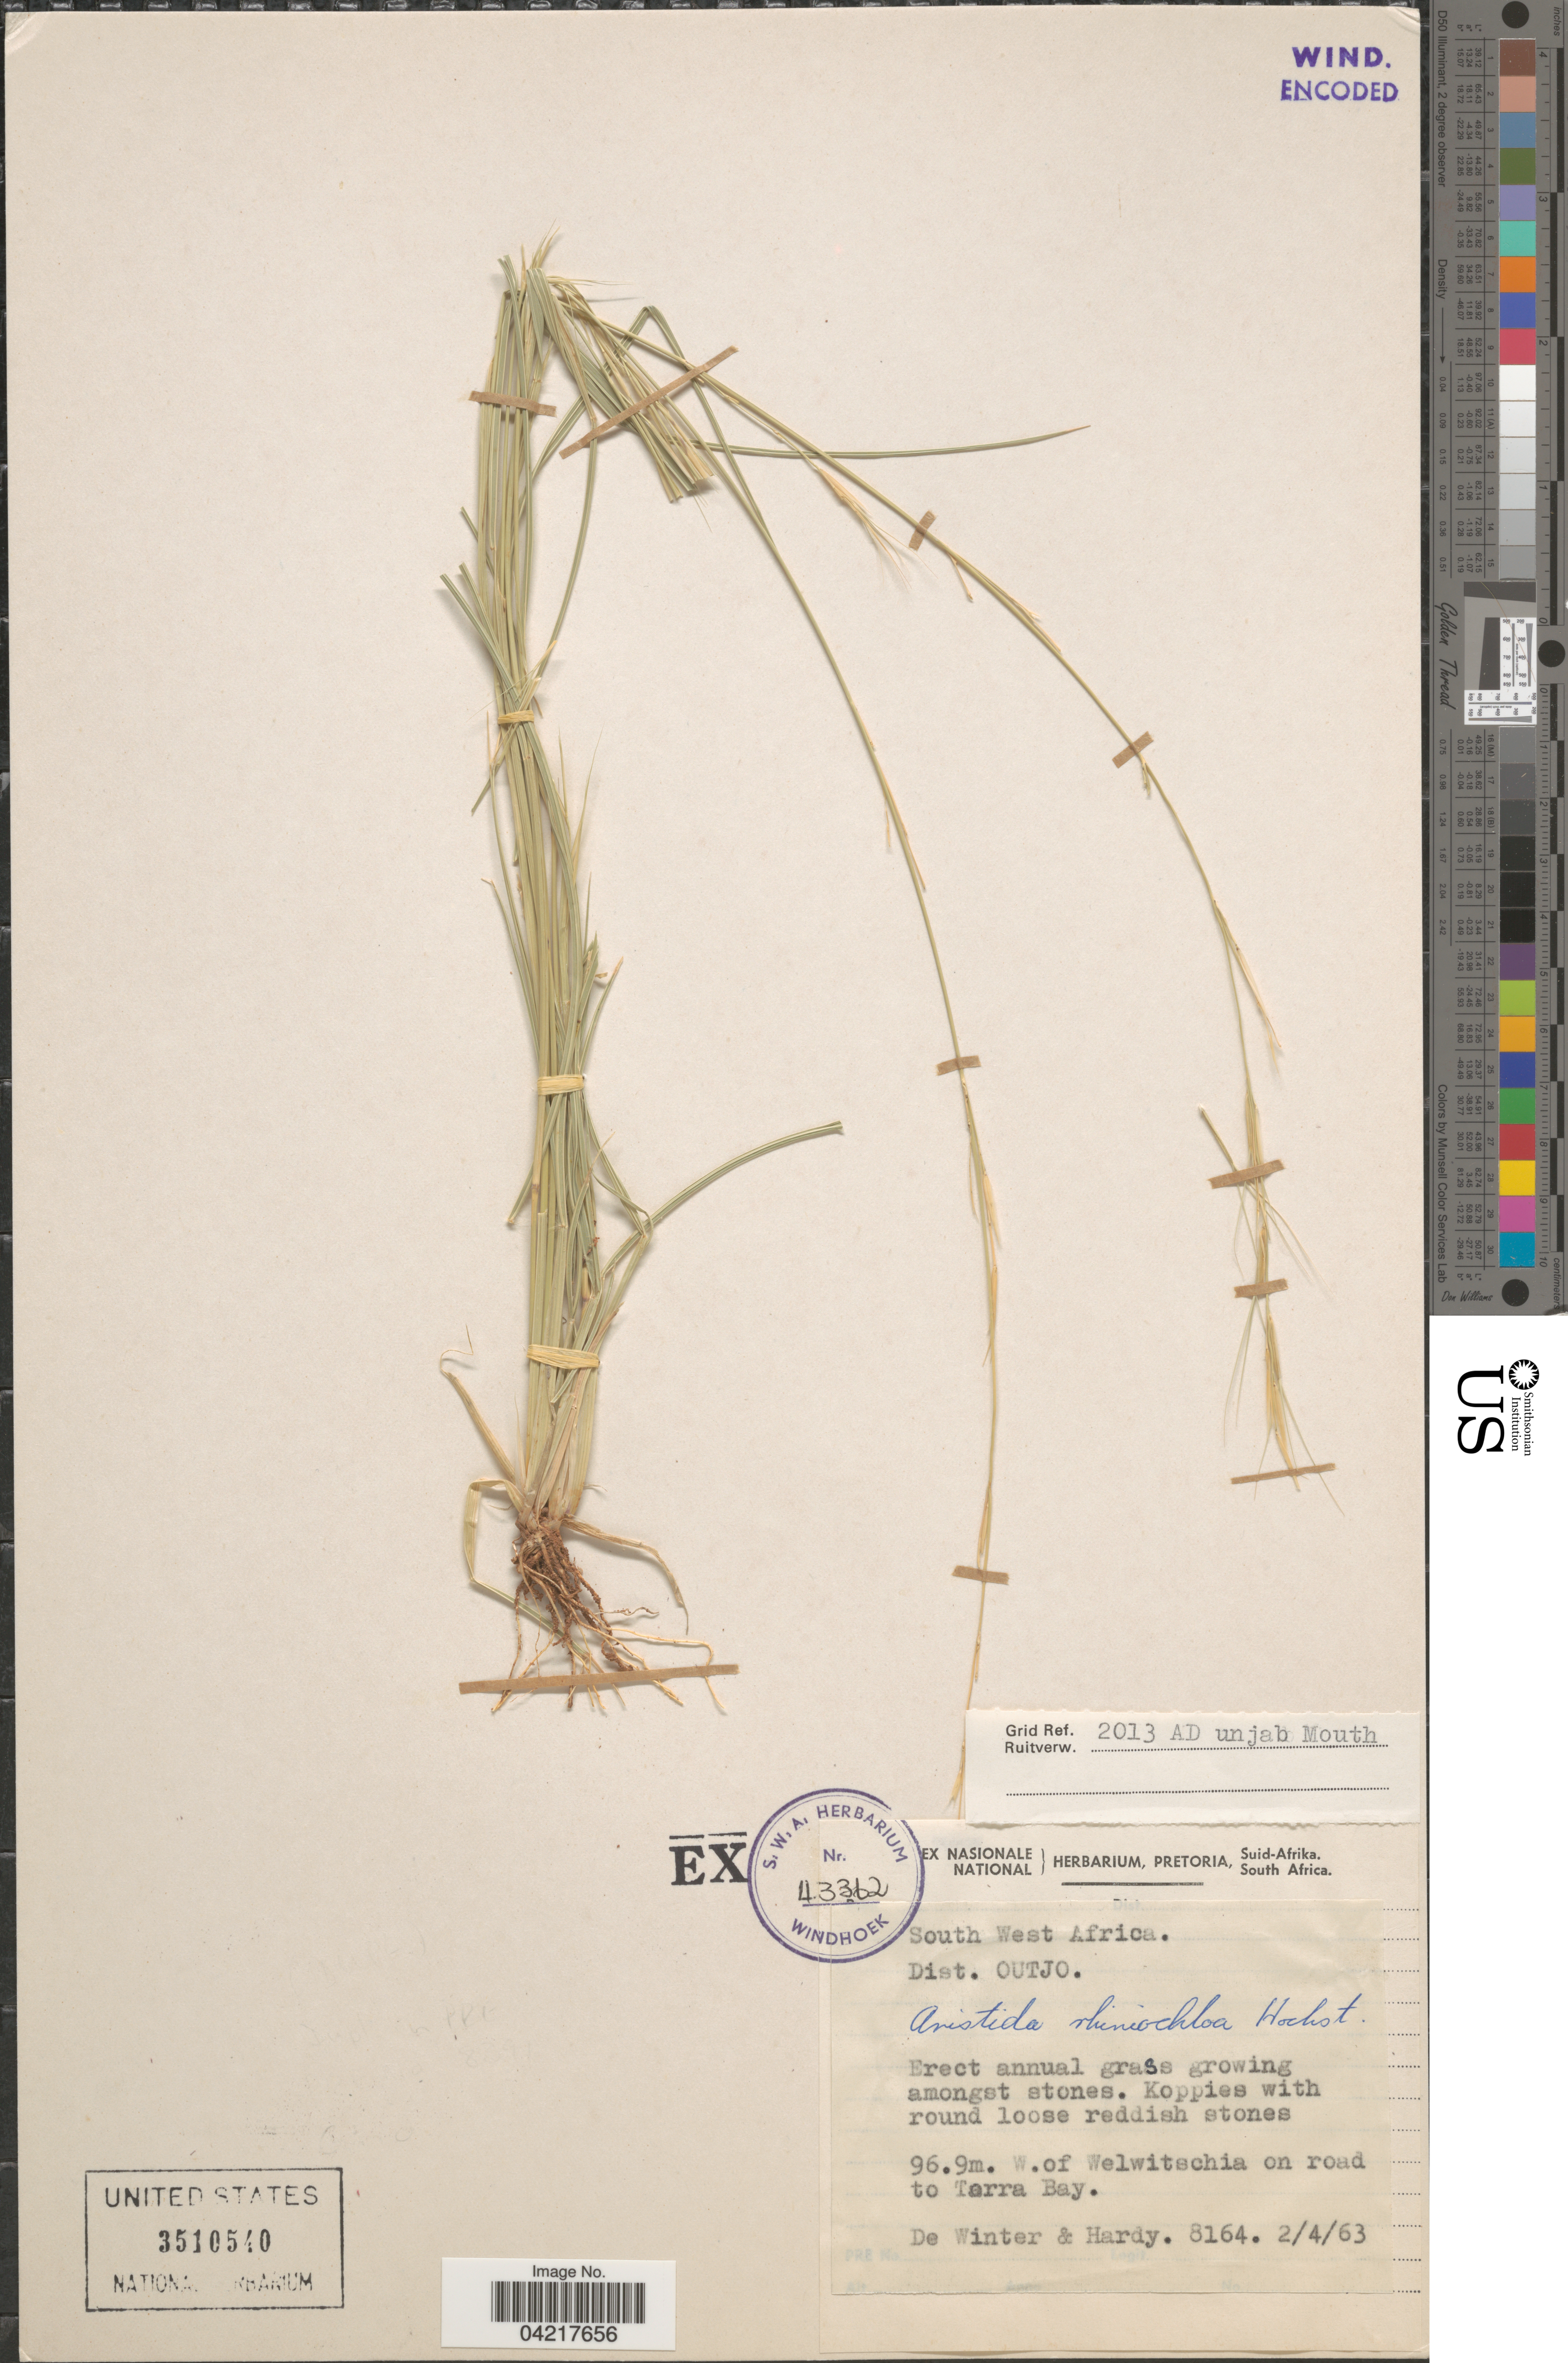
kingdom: Plantae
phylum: Tracheophyta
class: Liliopsida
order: Poales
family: Poaceae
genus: Aristida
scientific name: Aristida rhiniochloa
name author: Hochst.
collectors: -- de Winter & -. Hardy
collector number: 8164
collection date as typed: Transcribed d/m/y: 2/4/63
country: Namibia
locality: South West Africa. Dist. Outjo. 96.9m. W. of Welwitschia on road to Terra Bay.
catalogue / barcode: US 3510540